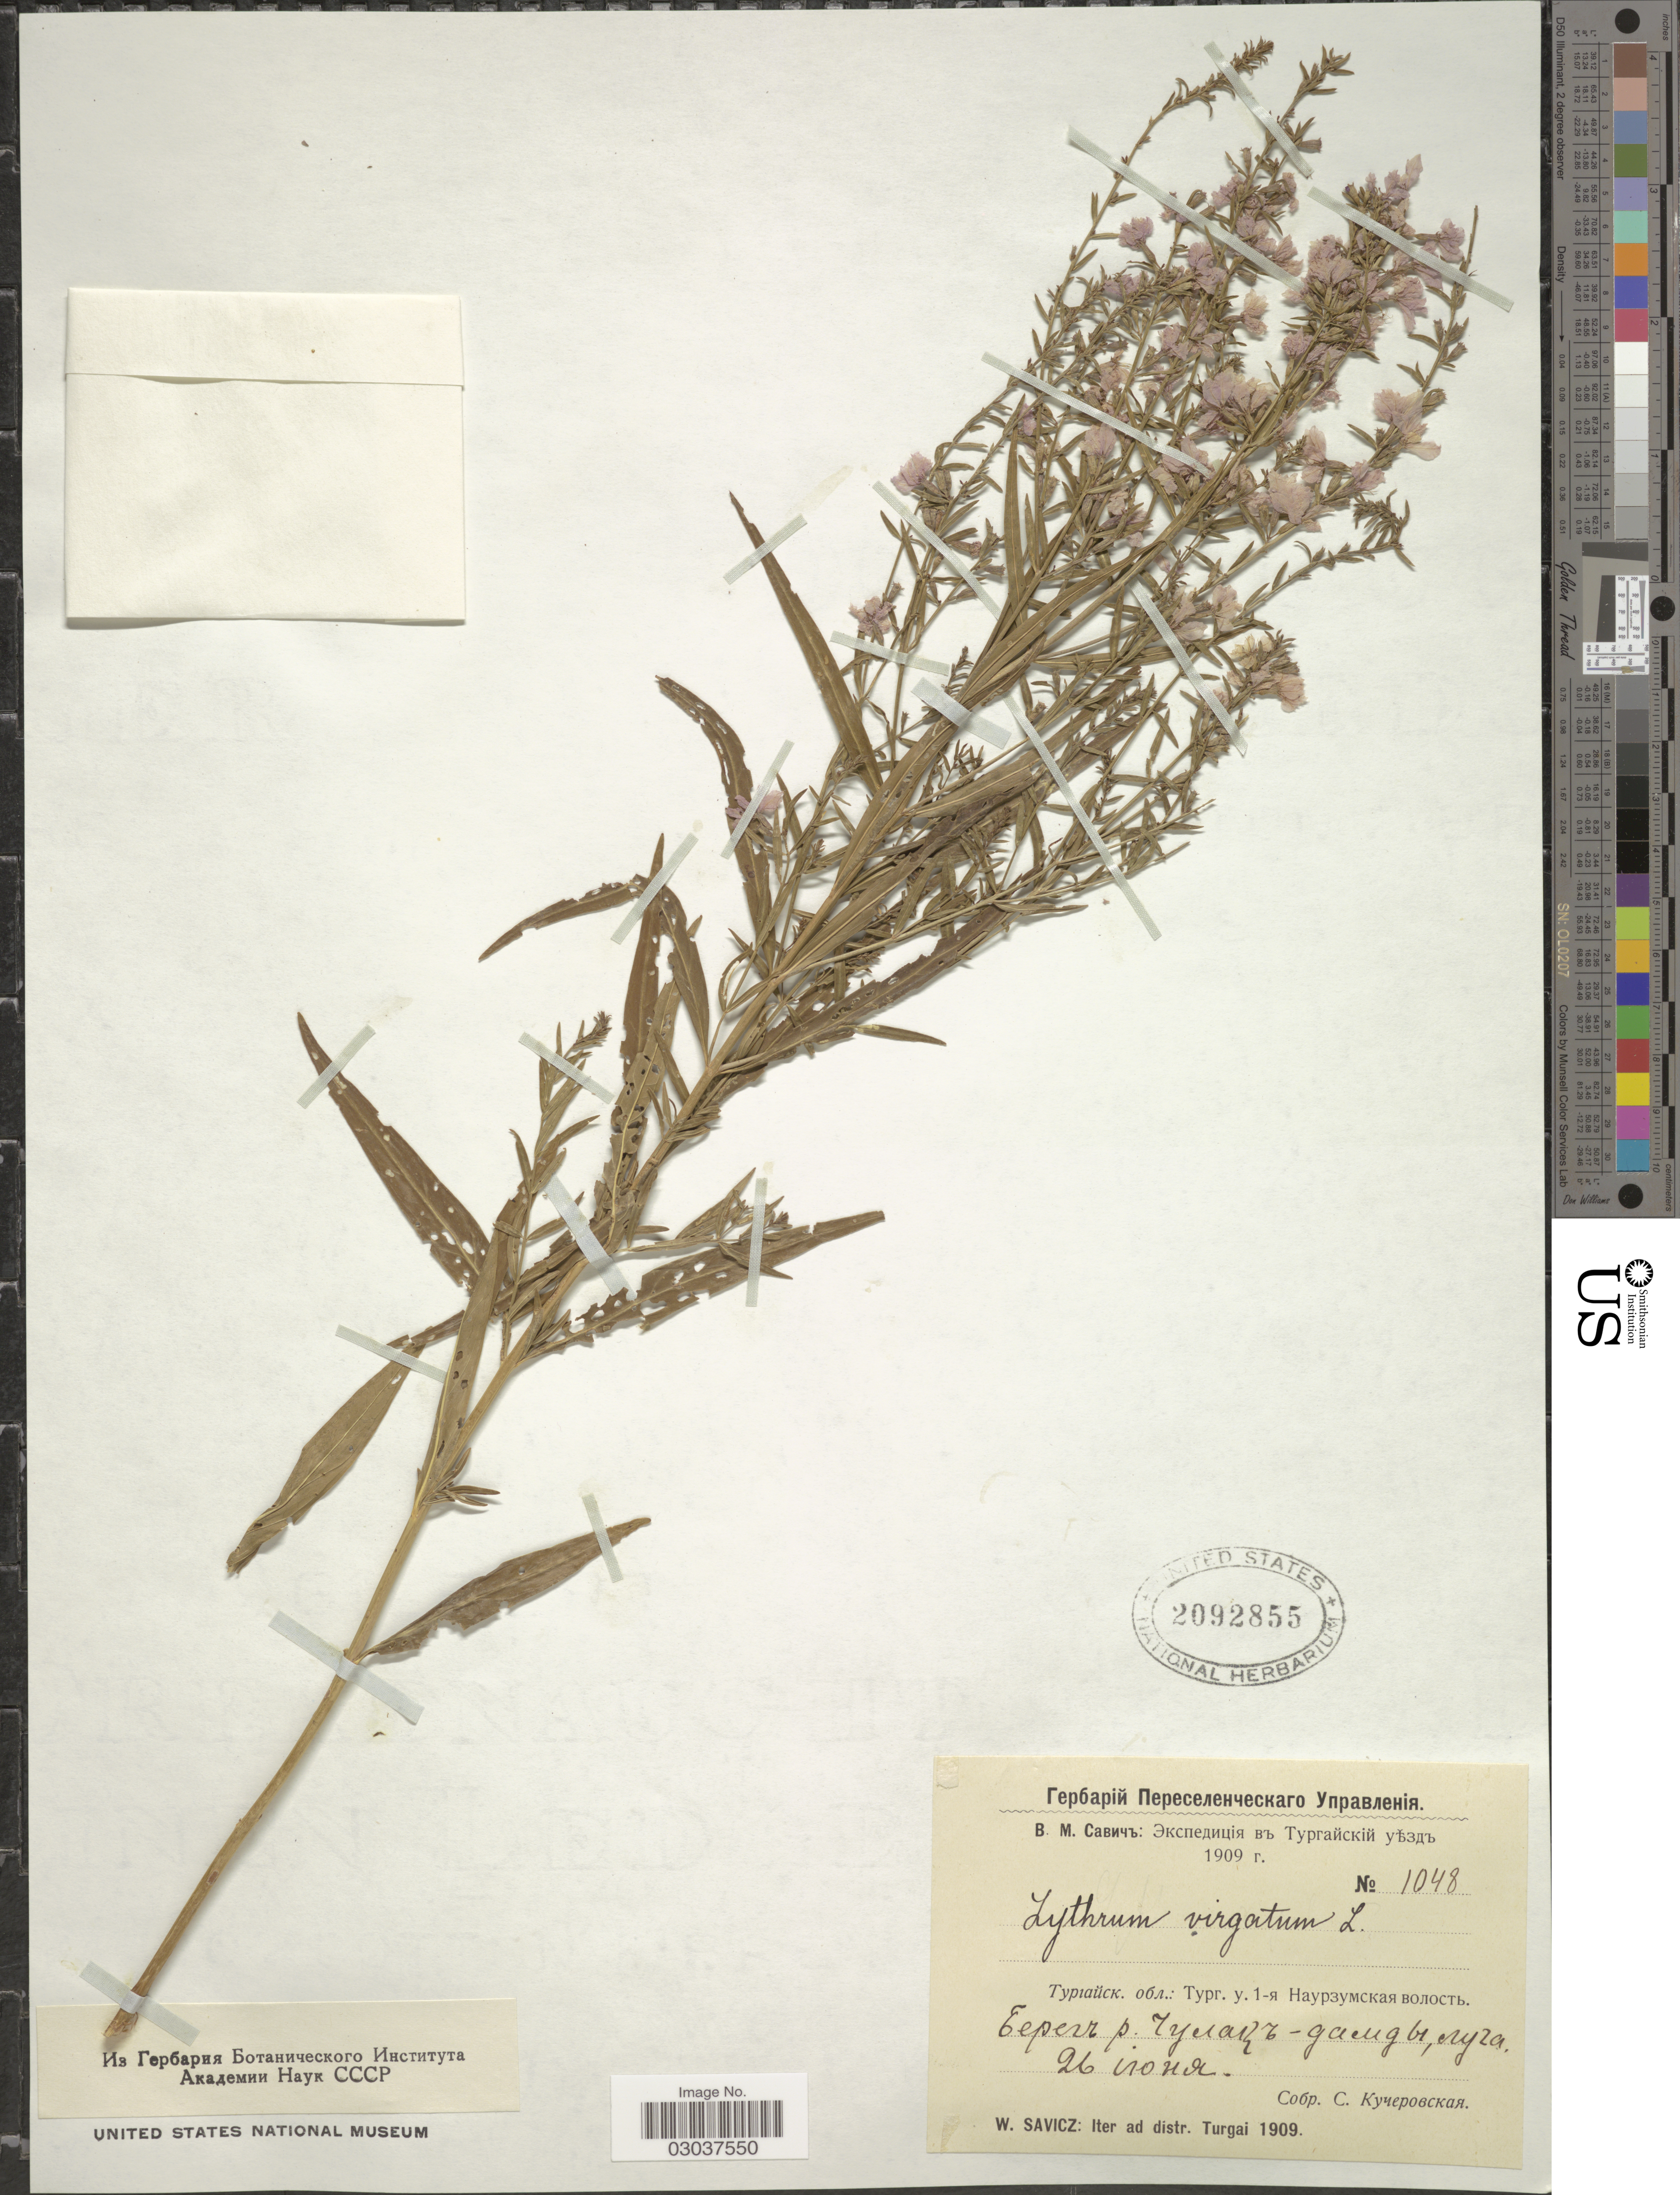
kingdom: Plantae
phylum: Tracheophyta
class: Magnoliopsida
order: Myrtales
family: Lythraceae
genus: Lythrum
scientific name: Lythrum virgatum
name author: L.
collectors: S. Kucherovskaya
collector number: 1048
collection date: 1909-11-26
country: Kazakhstan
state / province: Qustanay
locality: Turgai, Chulak River.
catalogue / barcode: US 2092855